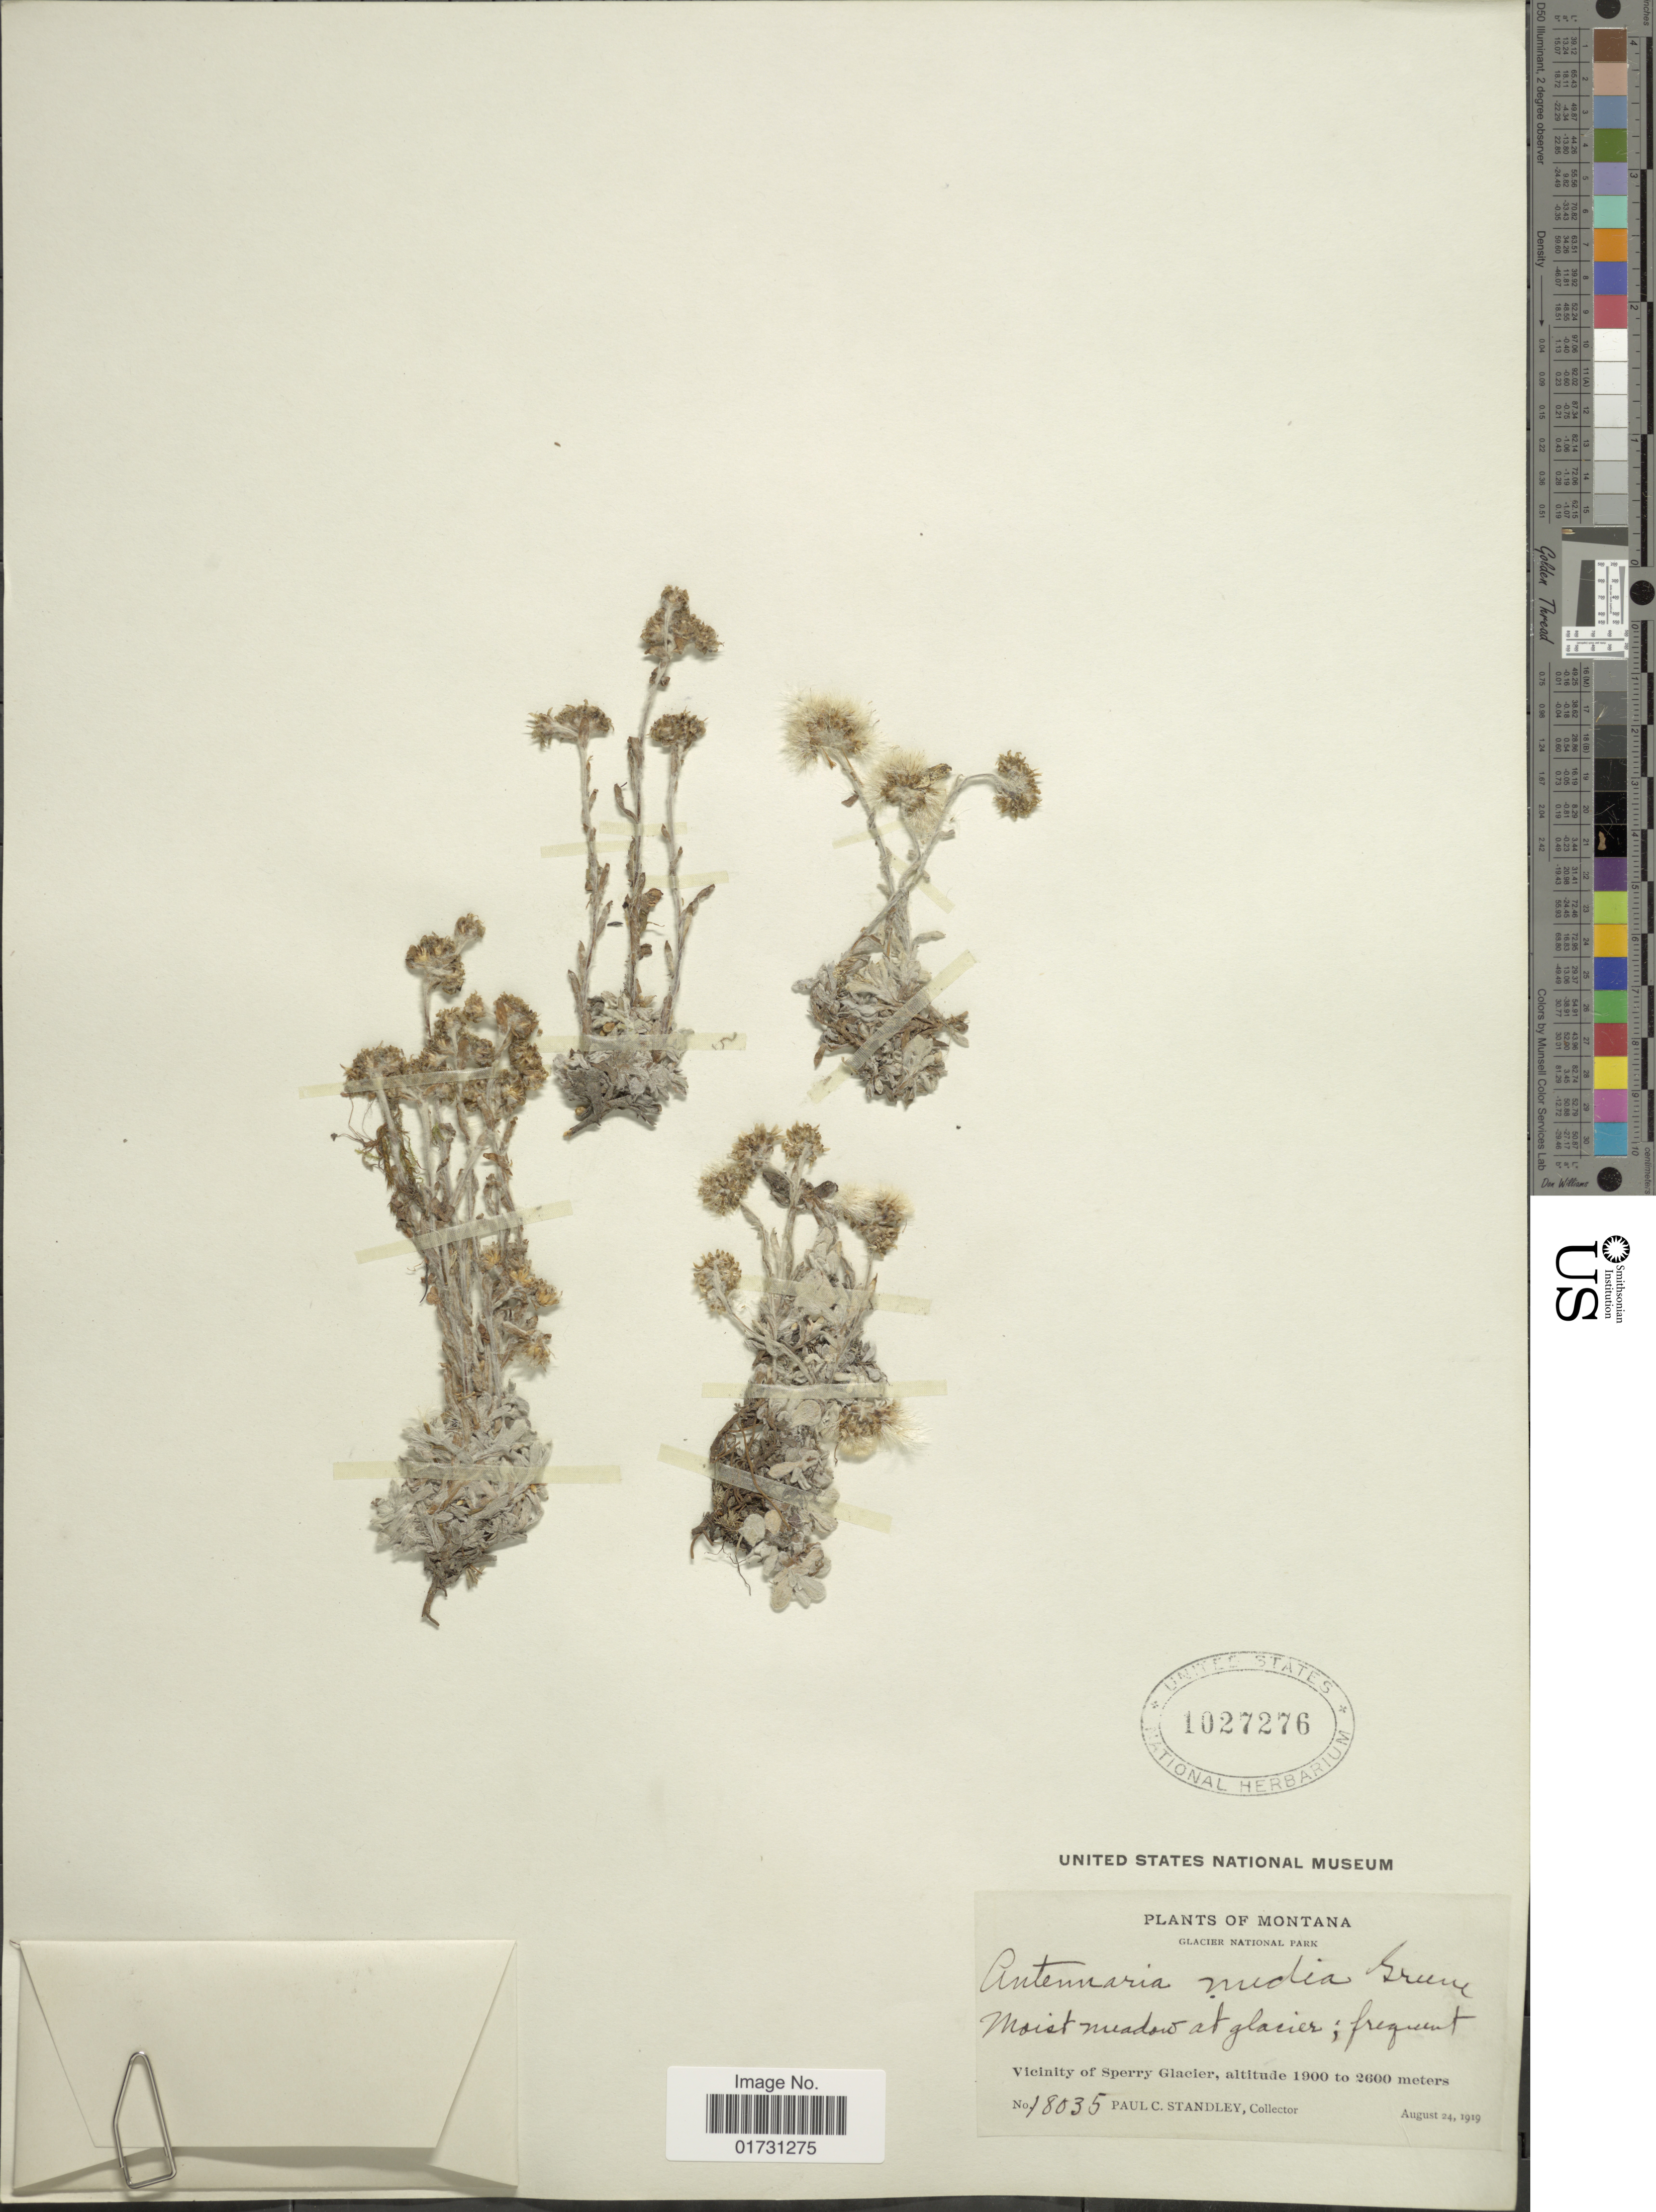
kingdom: Plantae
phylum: Tracheophyta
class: Magnoliopsida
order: Asterales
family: Asteraceae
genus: Antennaria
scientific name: Antennaria media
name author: Greene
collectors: P. C. Standley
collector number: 18035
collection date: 1919-08-24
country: United States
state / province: Montana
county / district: Flathead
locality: Glacier National Park, Vicinity of Sperry Glacier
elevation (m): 1900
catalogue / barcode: US 1027276